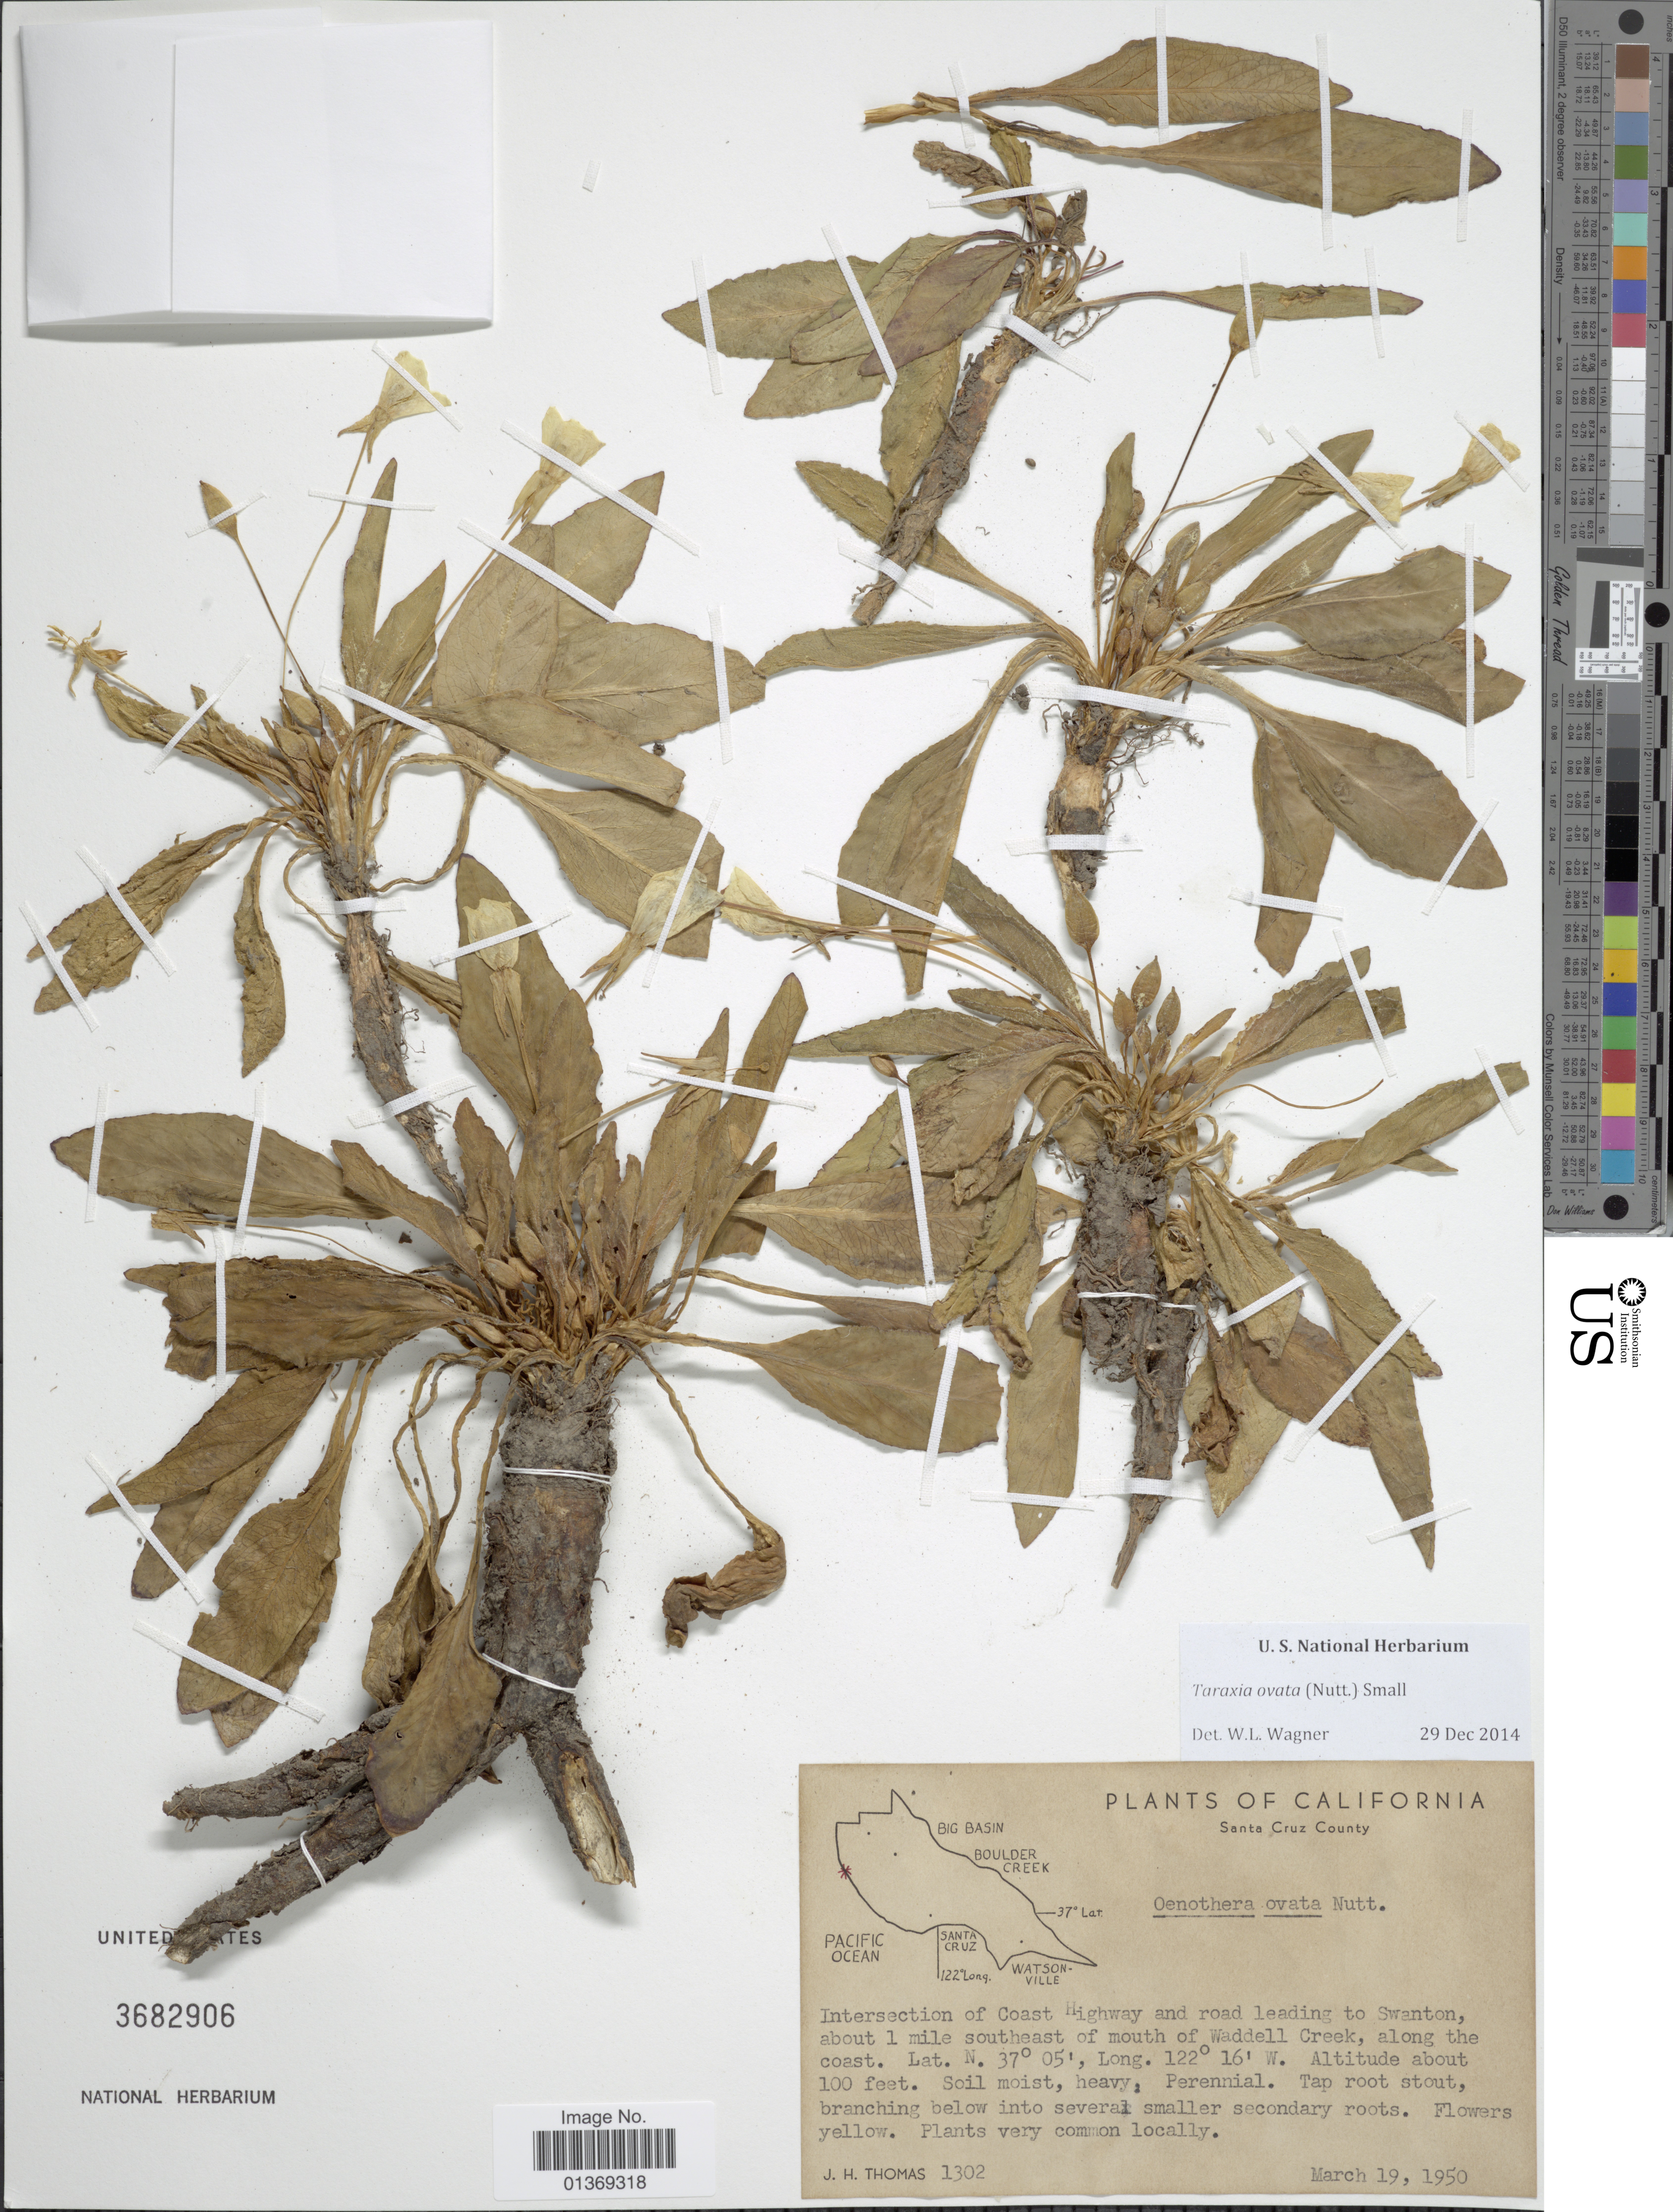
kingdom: Plantae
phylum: Tracheophyta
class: Magnoliopsida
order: Myrtales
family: Onagraceae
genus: Taraxia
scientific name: Taraxia ovata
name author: (Nutt.) Small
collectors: J. H. Thomas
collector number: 1302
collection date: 1950-03-19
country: United States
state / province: California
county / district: Santa Cruz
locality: Santa Cruz County, Intersection of Coast Highway and road leading to Swanton, about 1 mile southeast of mouth of Waddell Creek, along the coast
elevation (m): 30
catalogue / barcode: US 3682906